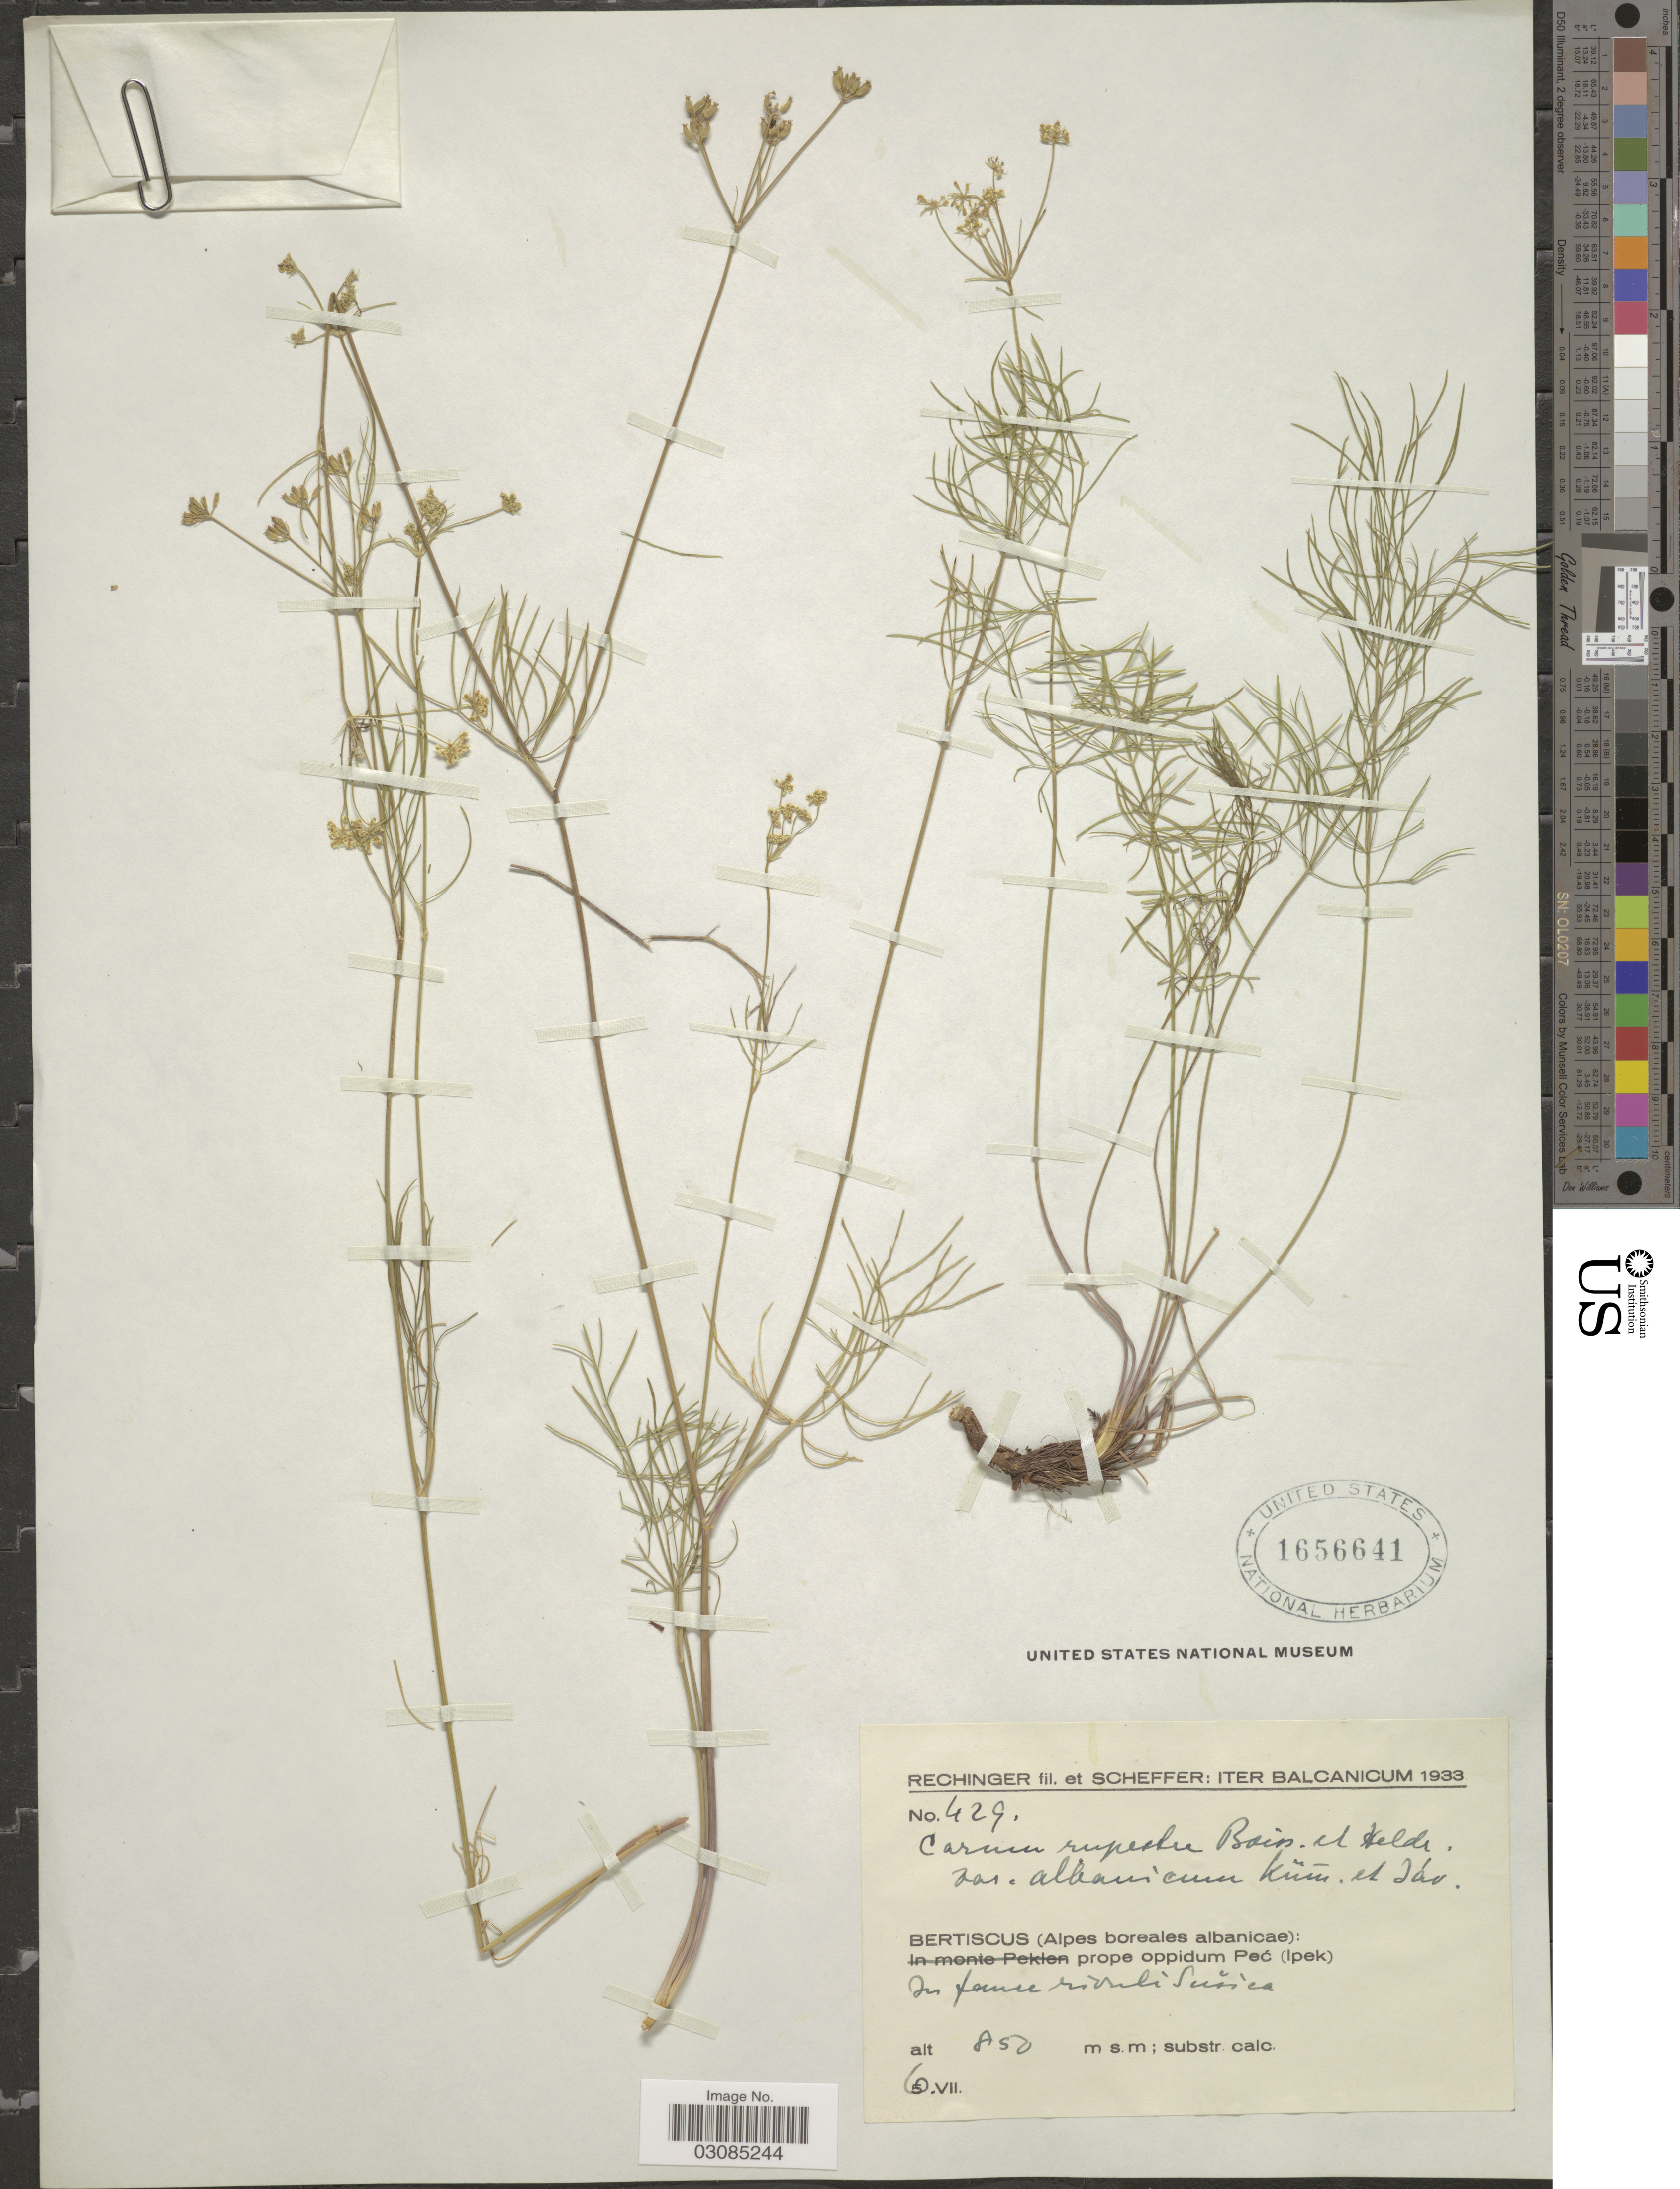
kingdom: Plantae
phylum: Tracheophyta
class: Magnoliopsida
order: Apiales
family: Apiaceae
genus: Carum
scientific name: Carum meoides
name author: (Griseb.) Halácsy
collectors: -- Rechinger & Scheffer, --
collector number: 429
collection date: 1933-07-06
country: Albania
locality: Bertiscus (Alpes boreales albanicae): prope oppidum Ped (Ipek). In fause ridili Susica. [interpreted]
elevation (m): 850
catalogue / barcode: US 1656641